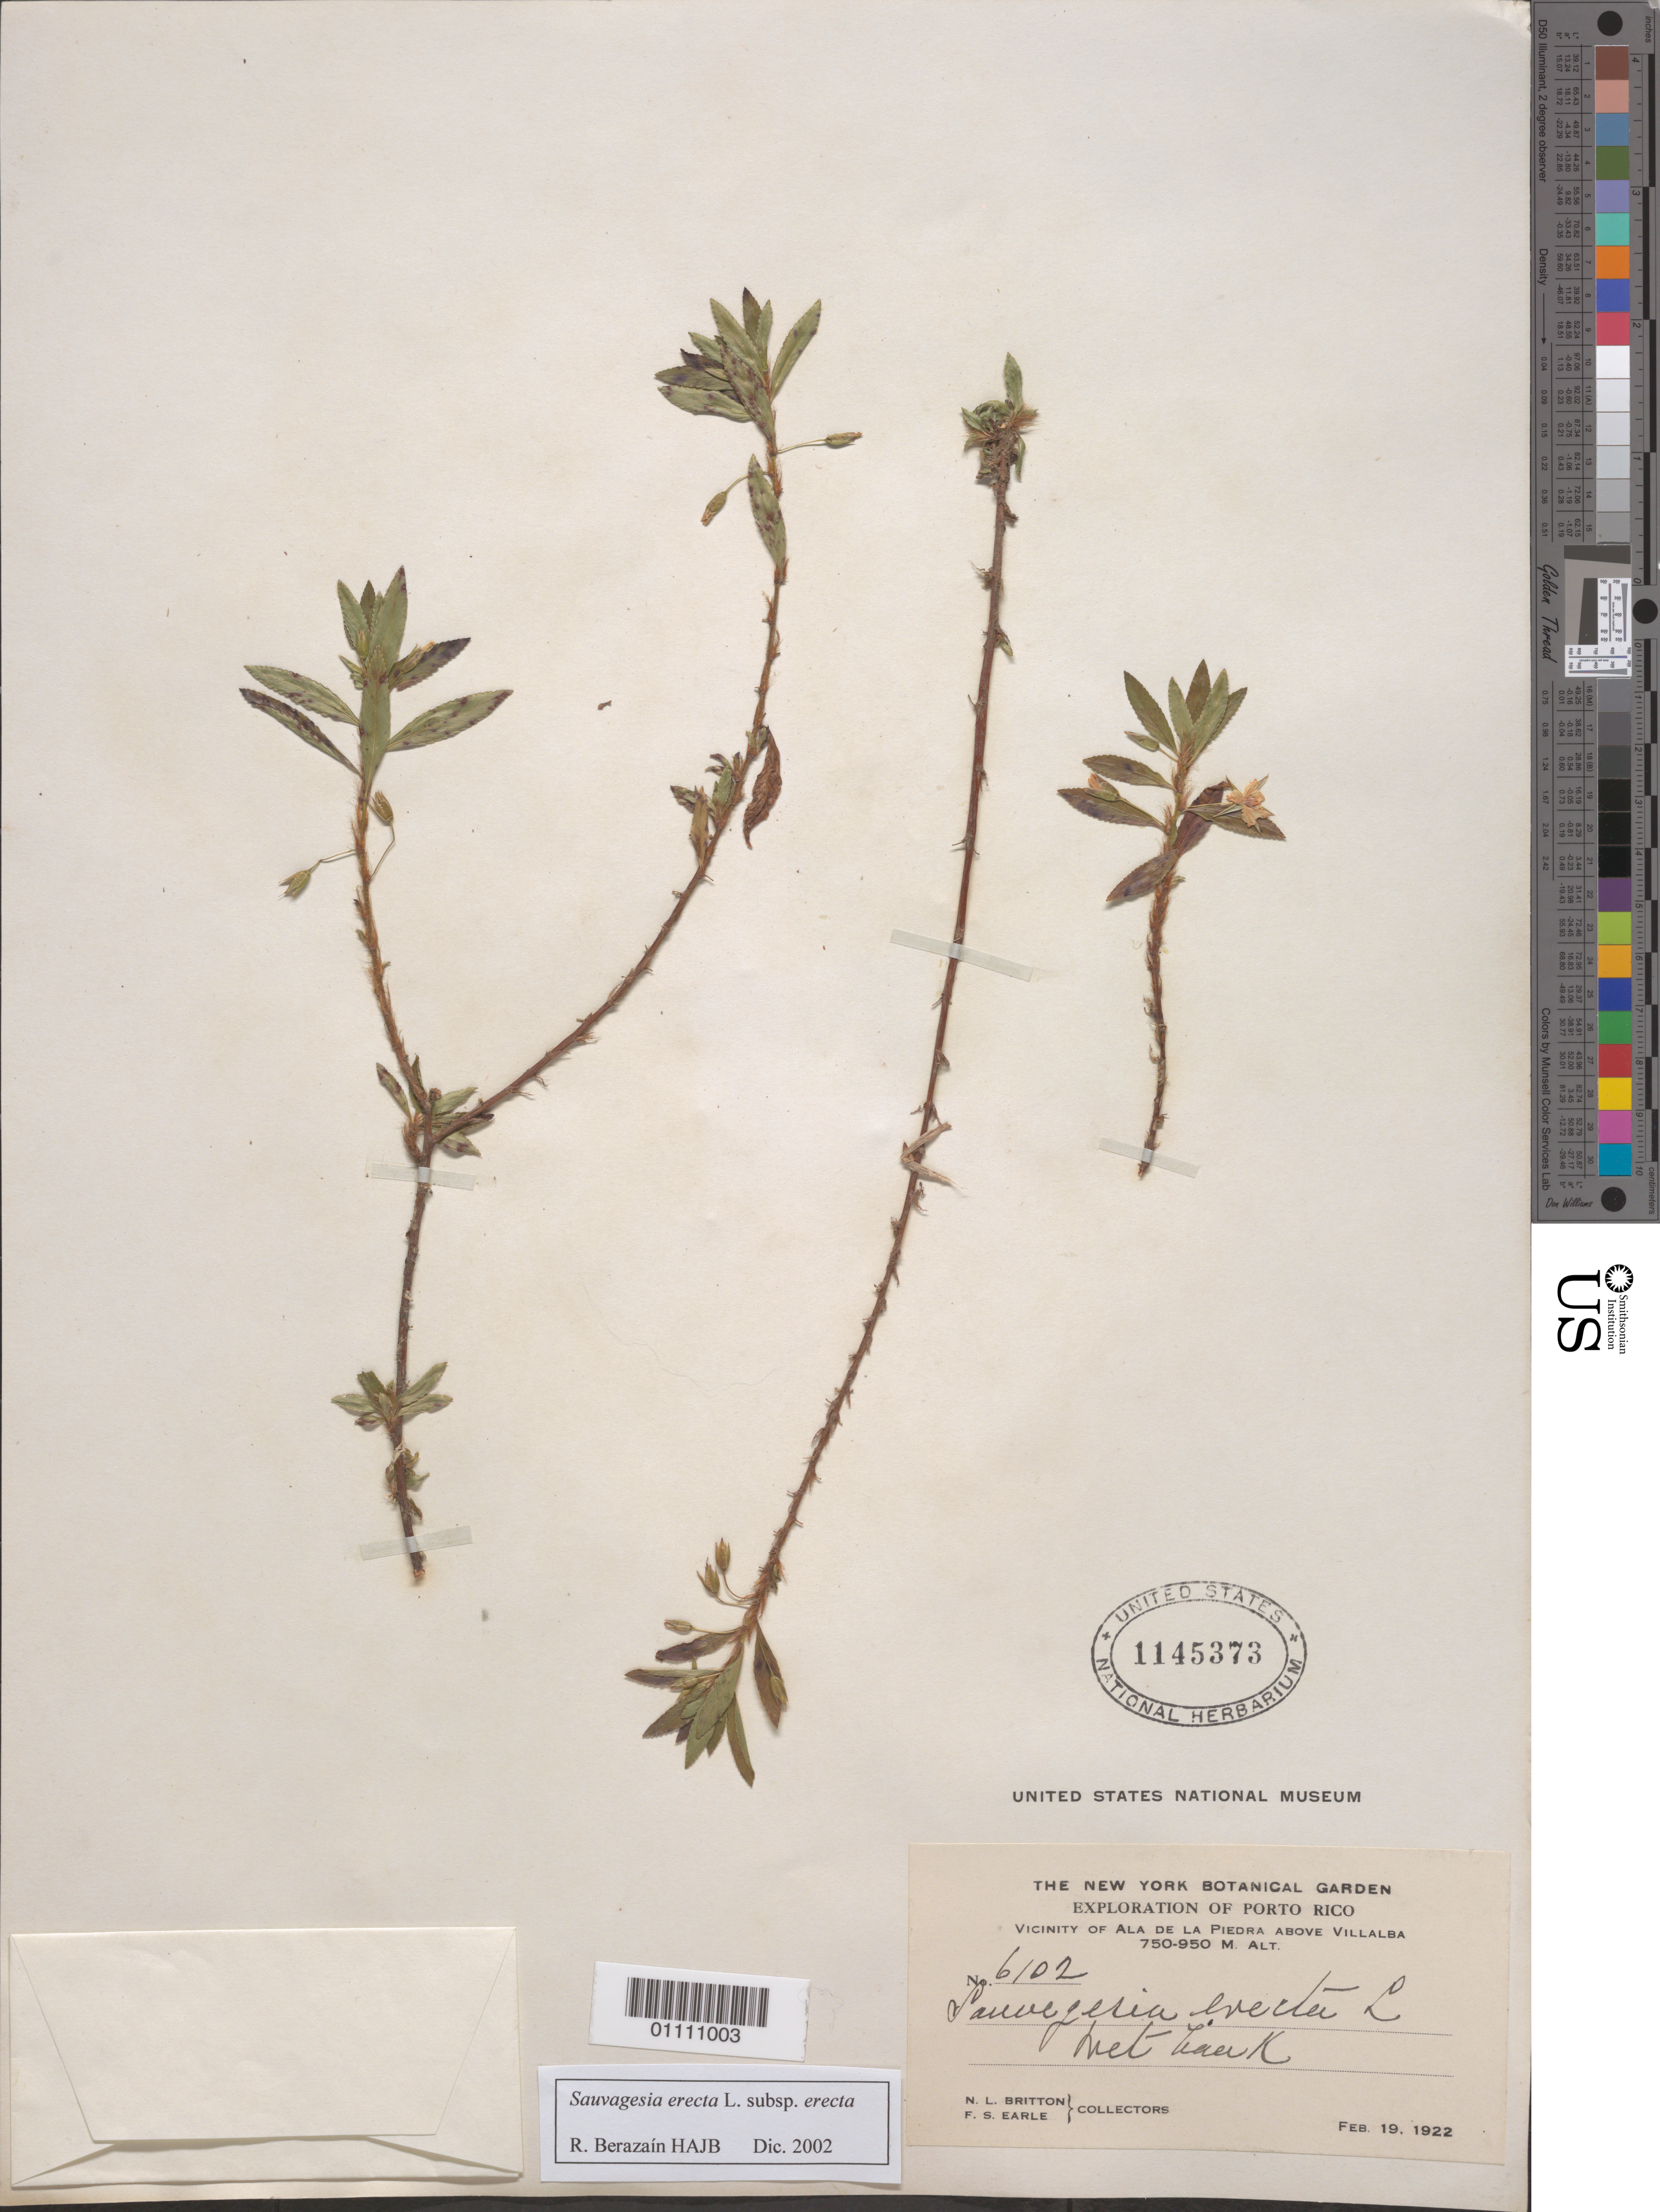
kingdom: Plantae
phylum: Tracheophyta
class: Magnoliopsida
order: Malpighiales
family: Ochnaceae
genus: Sauvagesia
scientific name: Sauvagesia erecta subsp. erecta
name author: L.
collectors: N. Britton & F. S. Earle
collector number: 6102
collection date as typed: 19 Feb 1922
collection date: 1922-02-19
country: Puerto Rico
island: Puerto Rico I.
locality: Vicinity of Ala de La Piedra above Villalba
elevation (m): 750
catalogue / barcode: US 1145373